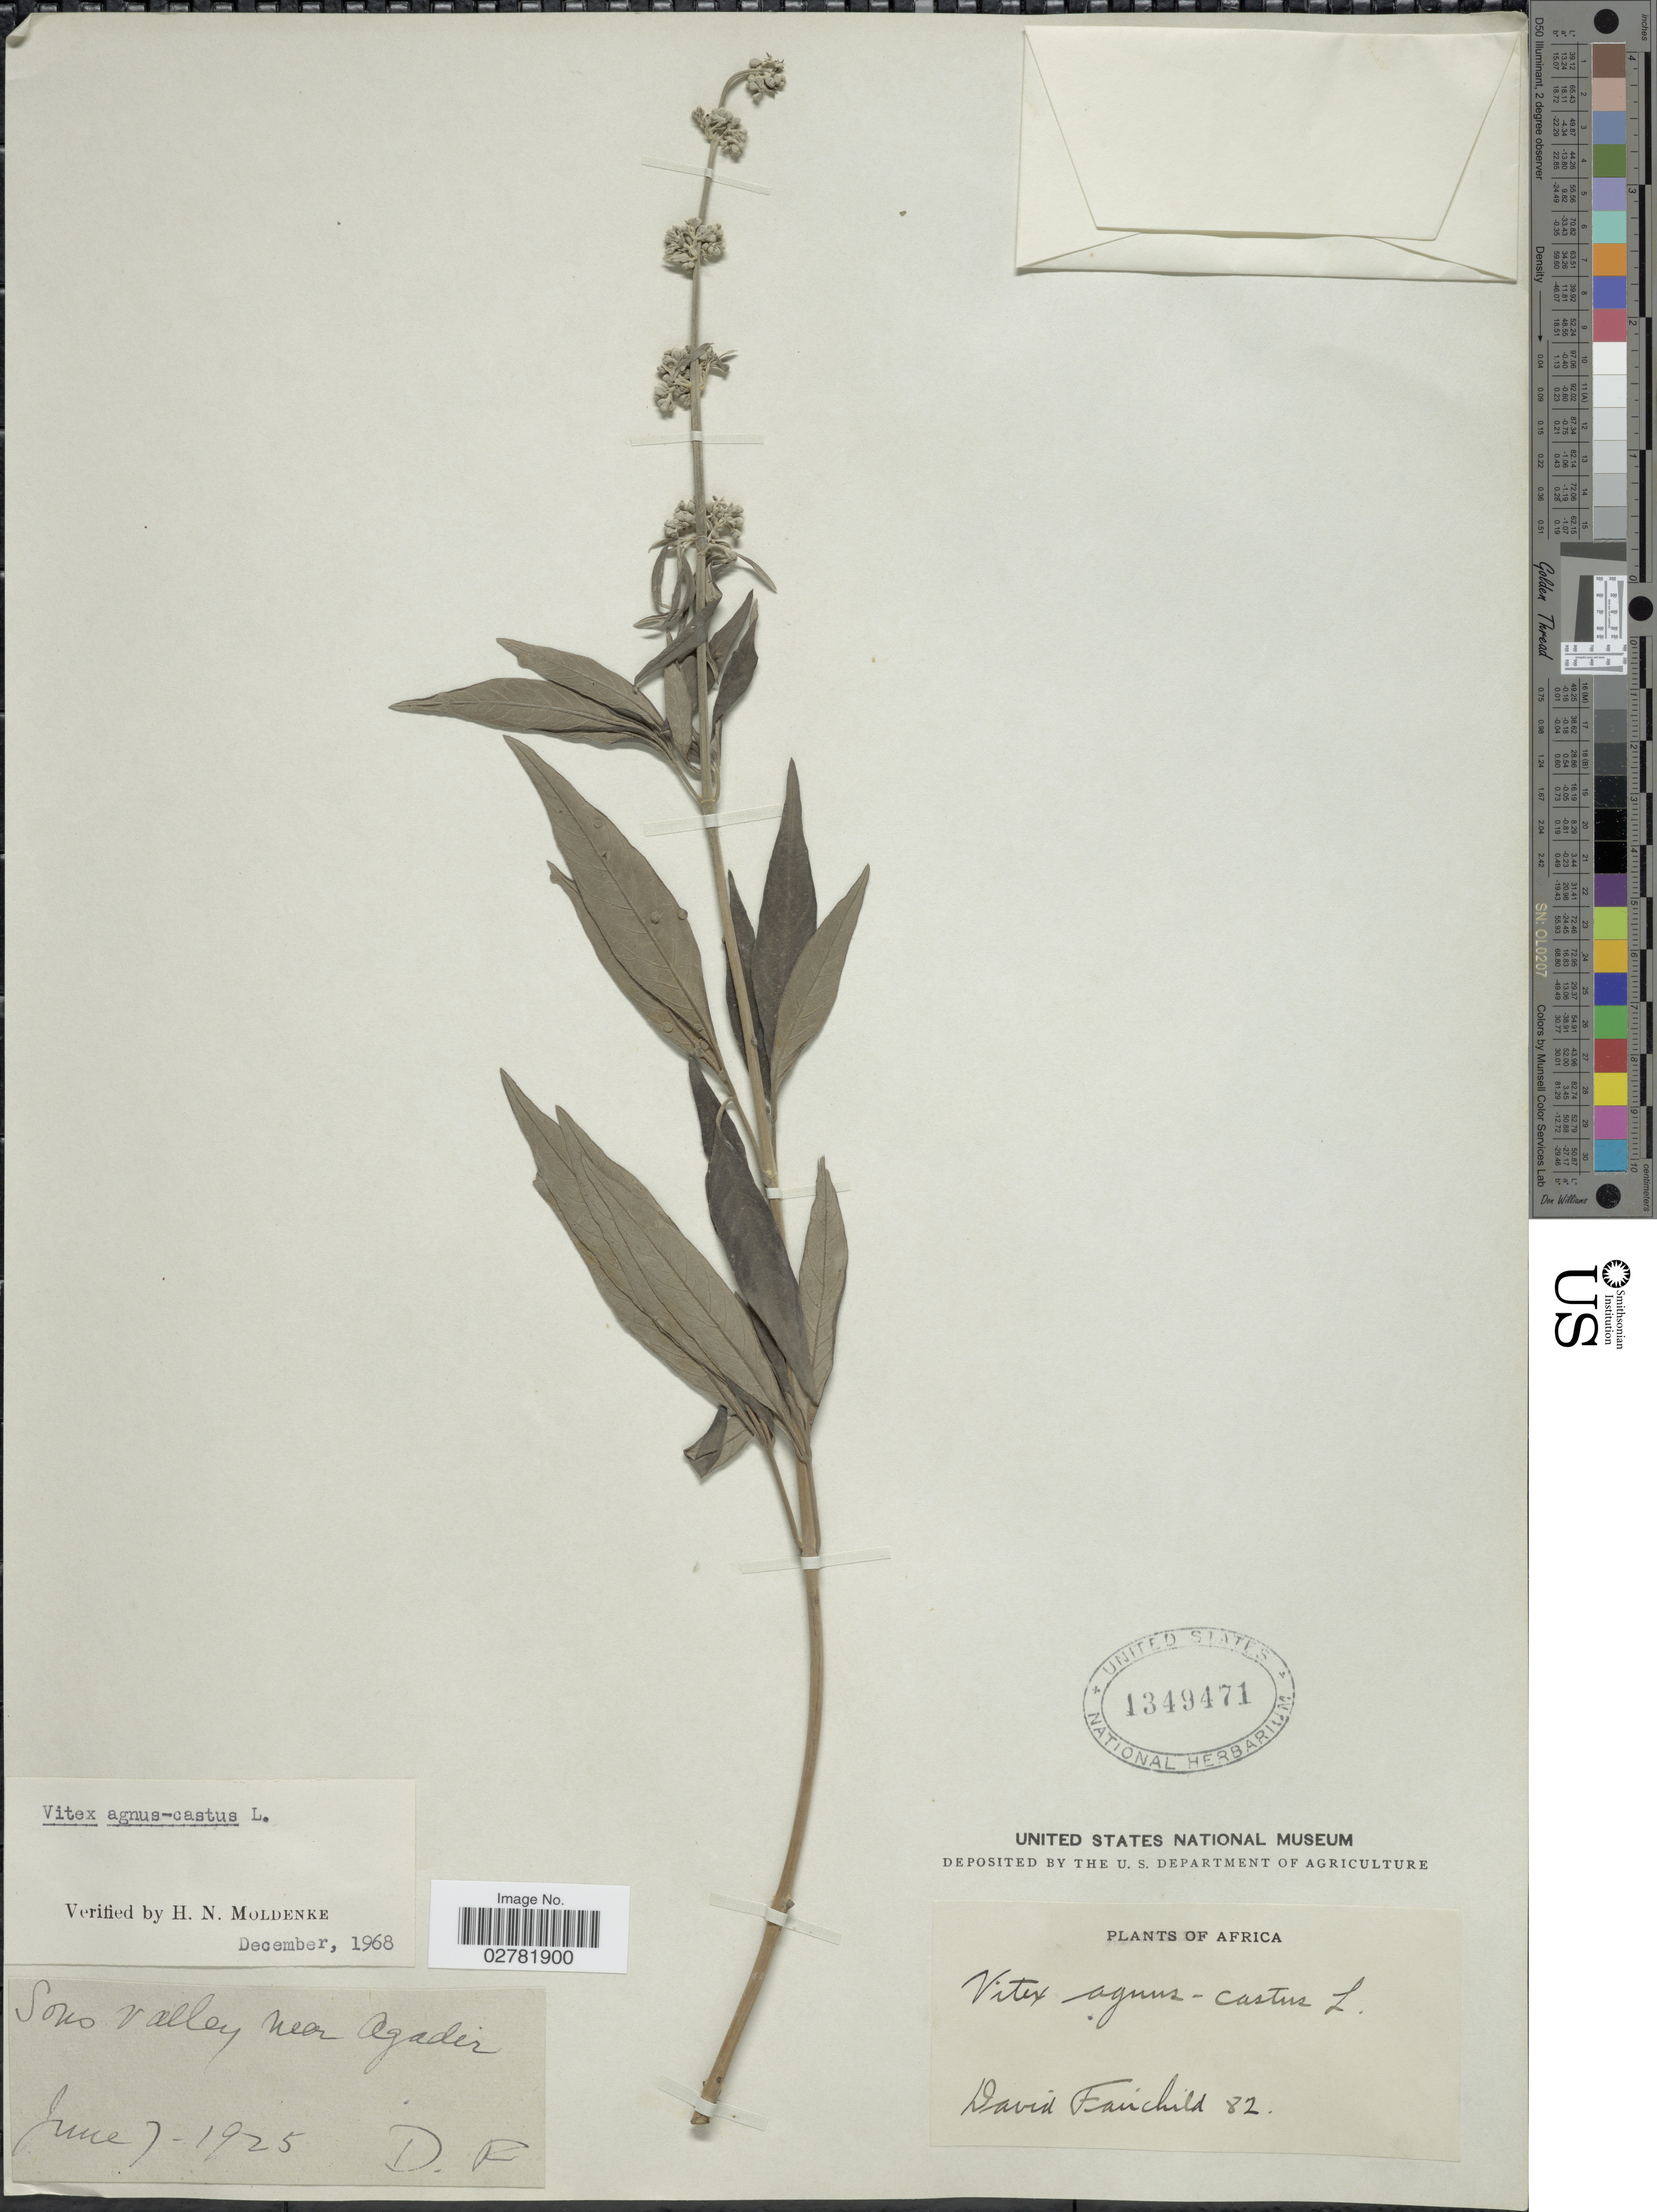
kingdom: Plantae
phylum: Tracheophyta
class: Magnoliopsida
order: Lamiales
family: Lamiaceae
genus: Vitex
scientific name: Vitex agnus-castus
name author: L.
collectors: D. Fairchild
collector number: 82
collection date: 1925-06-07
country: Morocco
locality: Sons valley near Agadir. Africa.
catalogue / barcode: US 1349471